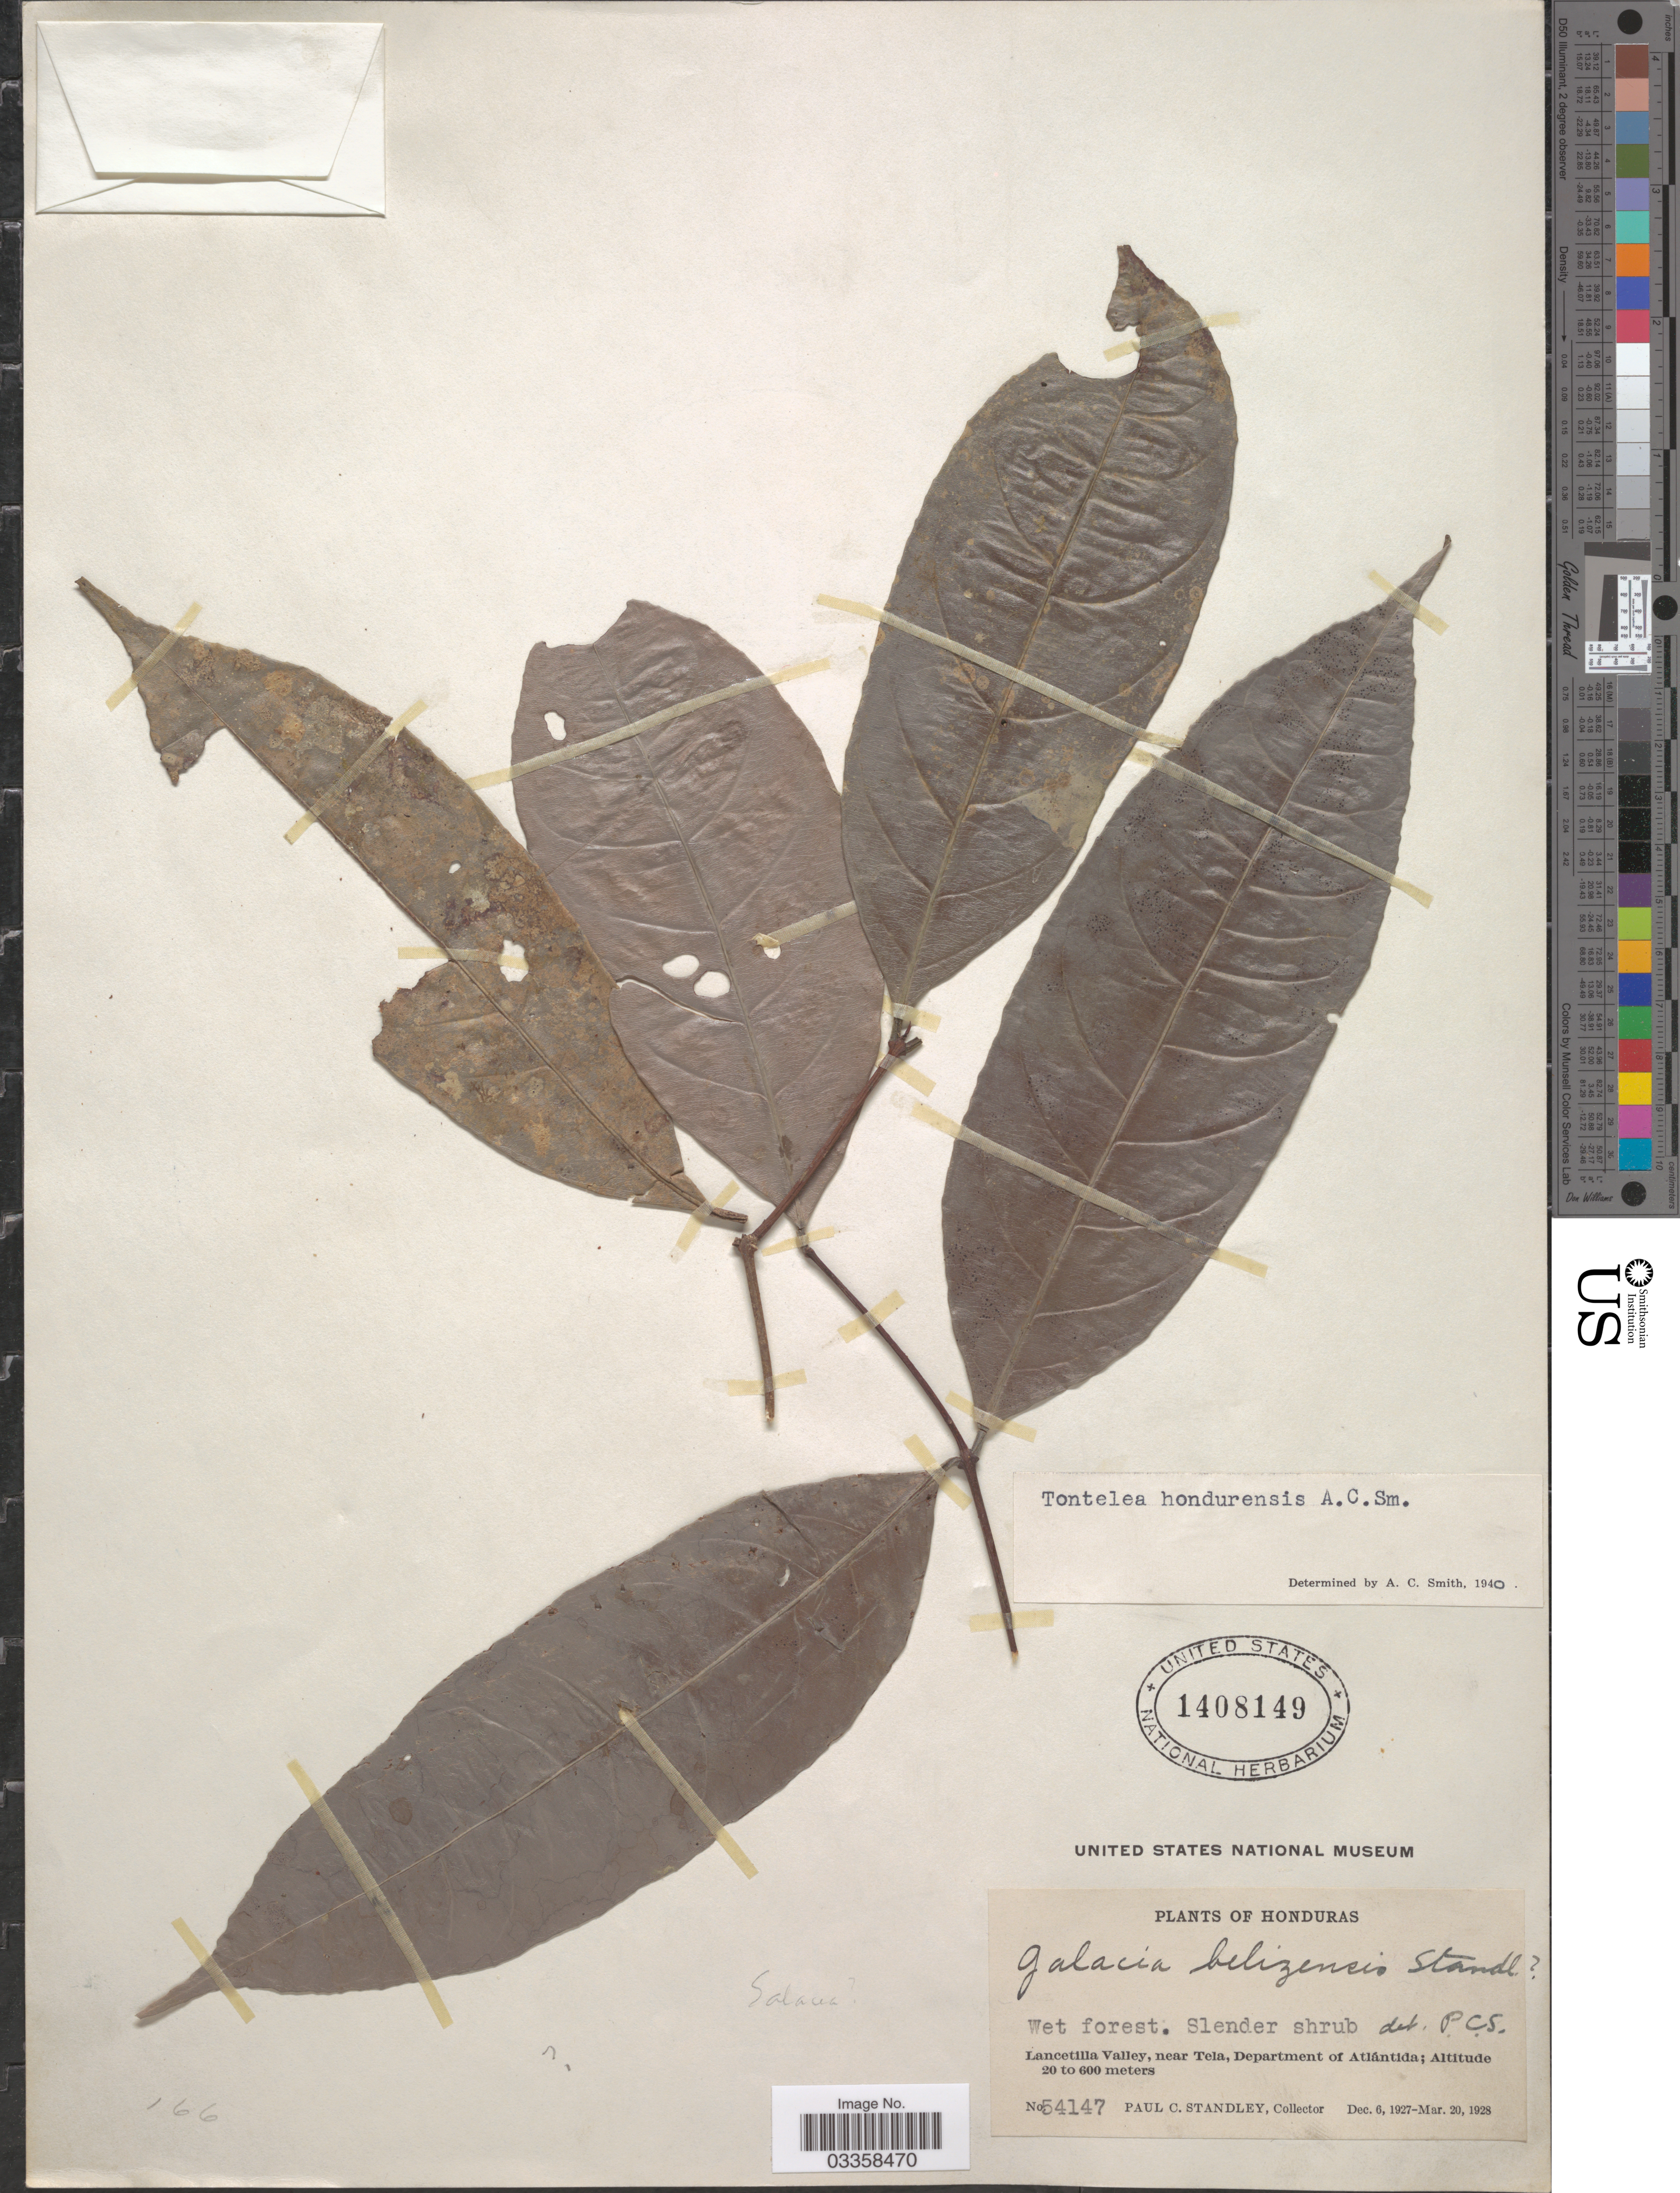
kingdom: Plantae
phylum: Tracheophyta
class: Magnoliopsida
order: Celastrales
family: Celastraceae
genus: Tontelea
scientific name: Tontelea hondurensis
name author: A.C. Sm.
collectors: P. C. Standley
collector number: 54147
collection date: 1927-12-06/1928-03-20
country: Honduras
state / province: Atlántida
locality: Lancetilla Valley, near Tela, Department of Atlántida.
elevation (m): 20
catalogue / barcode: US 1408149